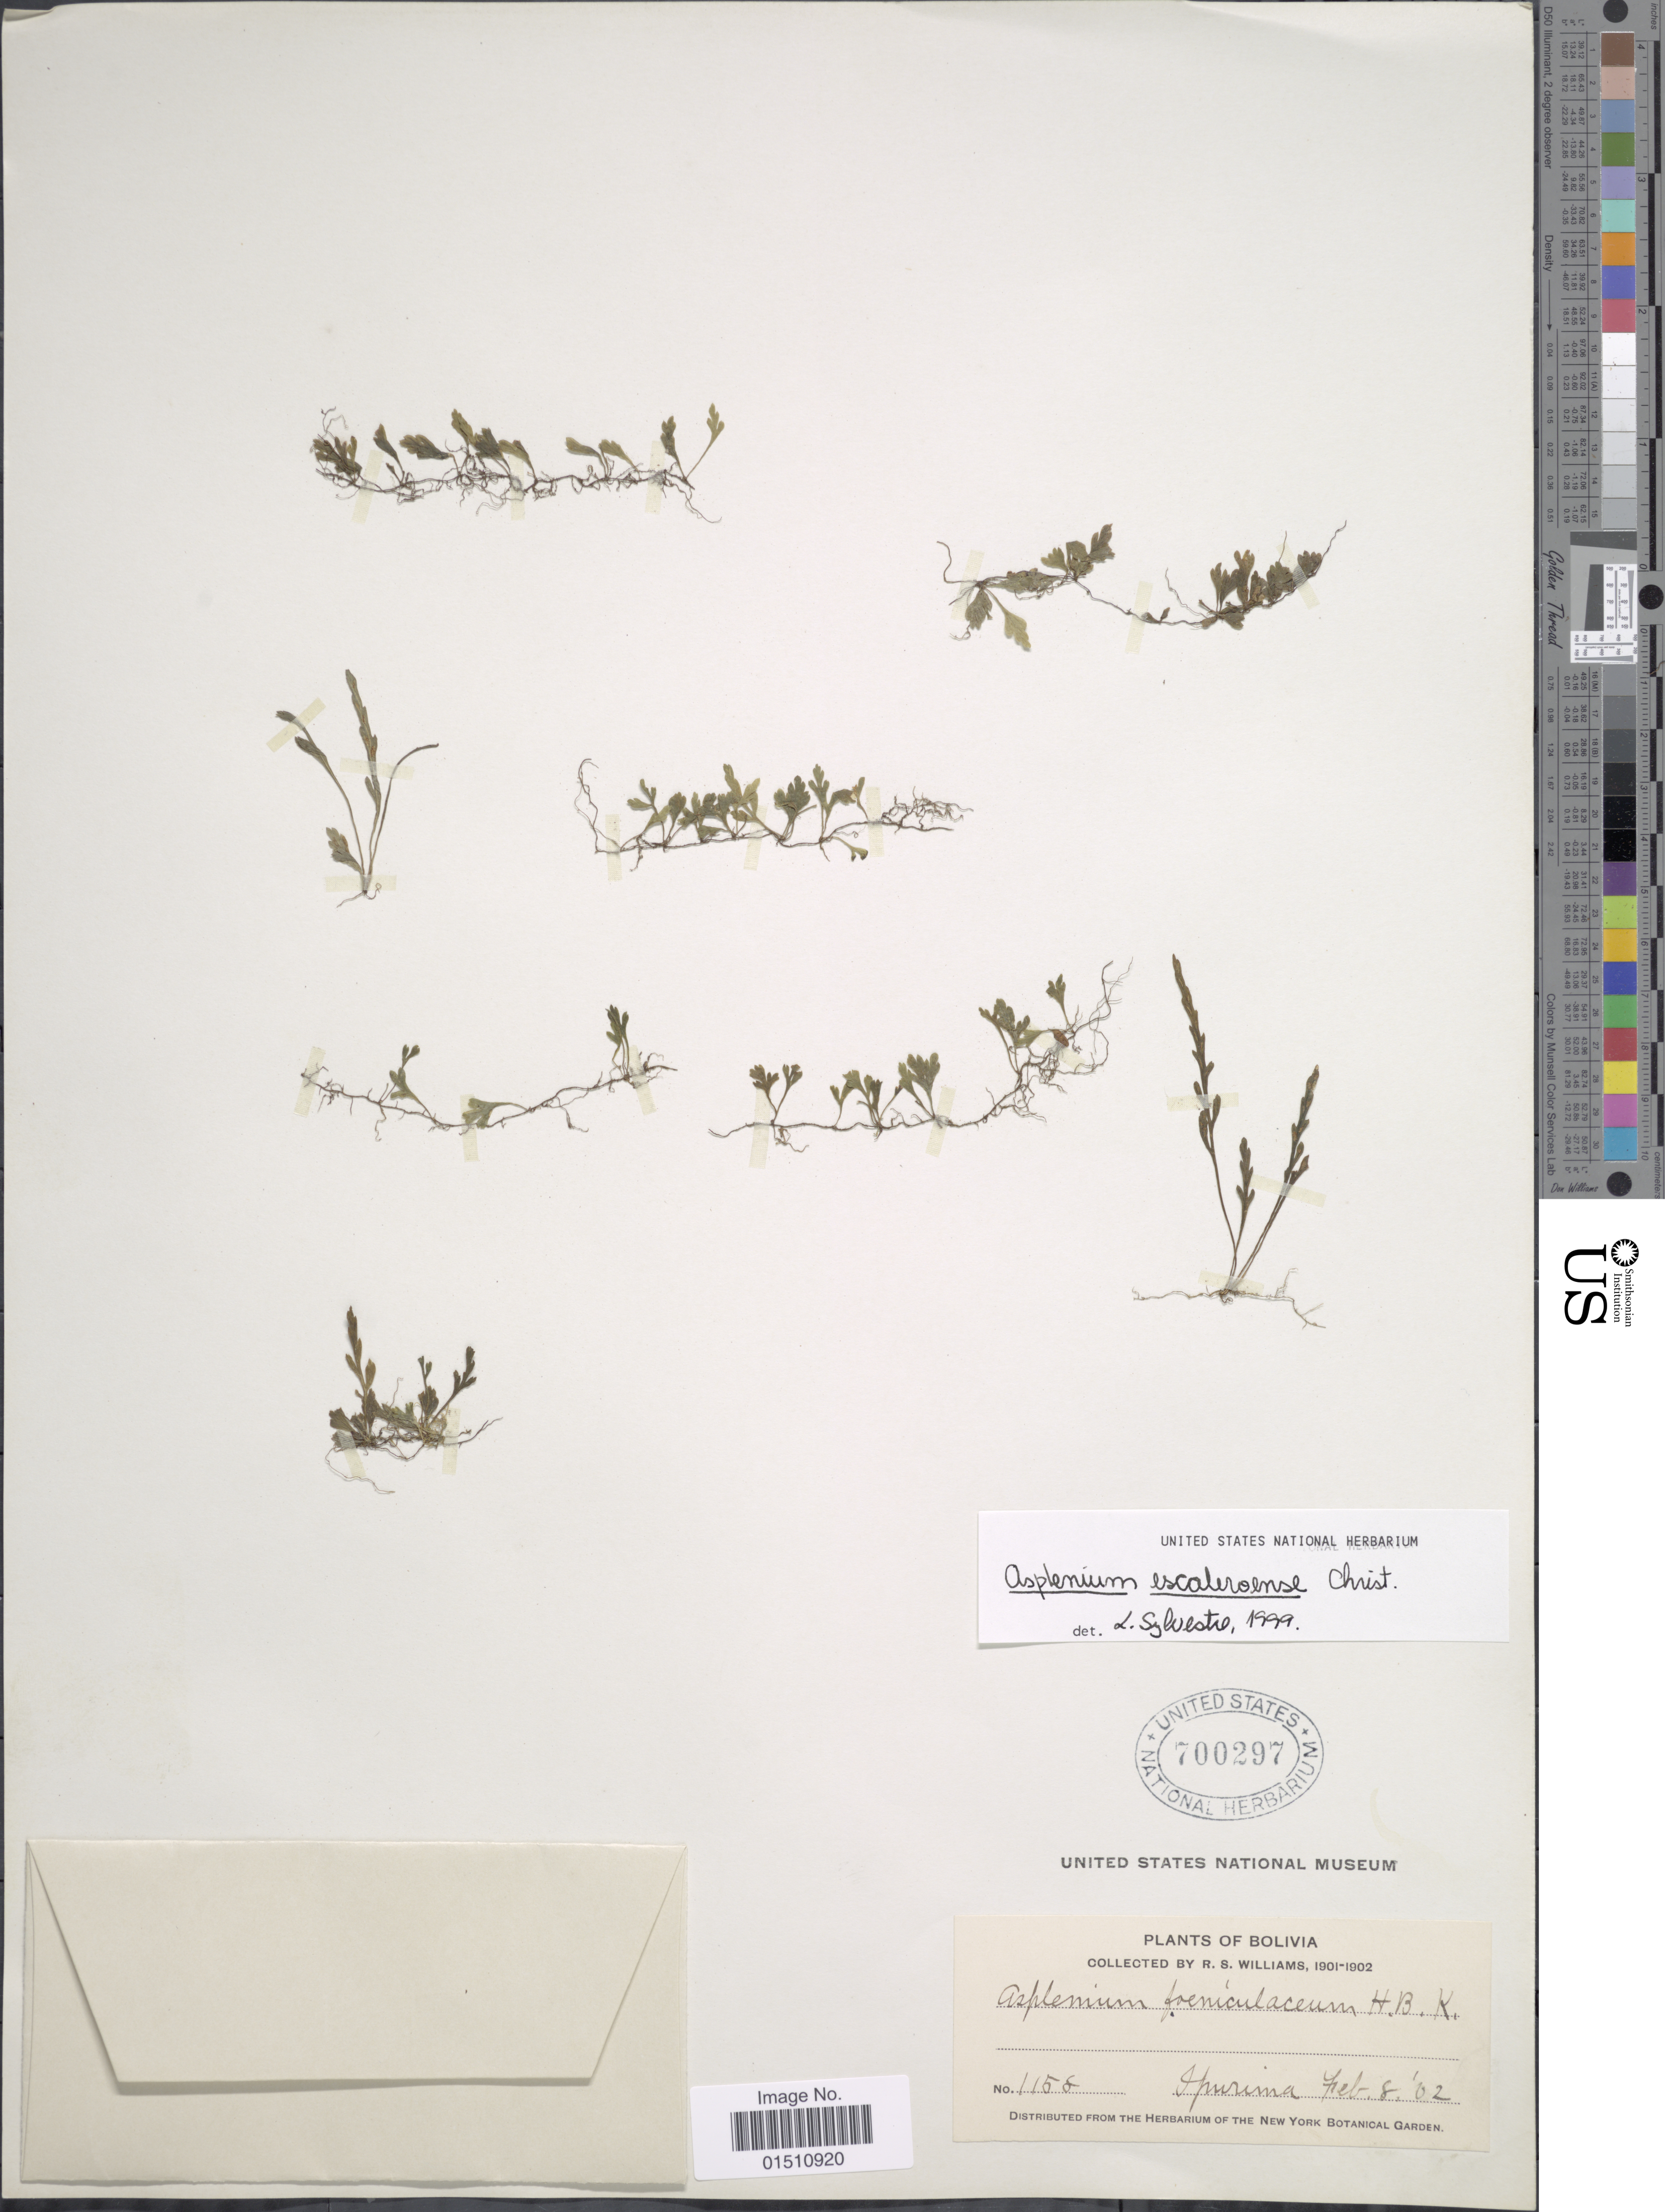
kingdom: Plantae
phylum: Tracheophyta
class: Polypodiopsida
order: Polypodiales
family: Aspleniaceae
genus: Asplenium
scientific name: Asplenium escaleroense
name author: Christ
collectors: R. S. Williams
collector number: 1158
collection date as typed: Feb. 8, 1902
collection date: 1902-02-08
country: Bolivia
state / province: La Paz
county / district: Franz Tamayo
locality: Ipurama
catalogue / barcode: US 700297